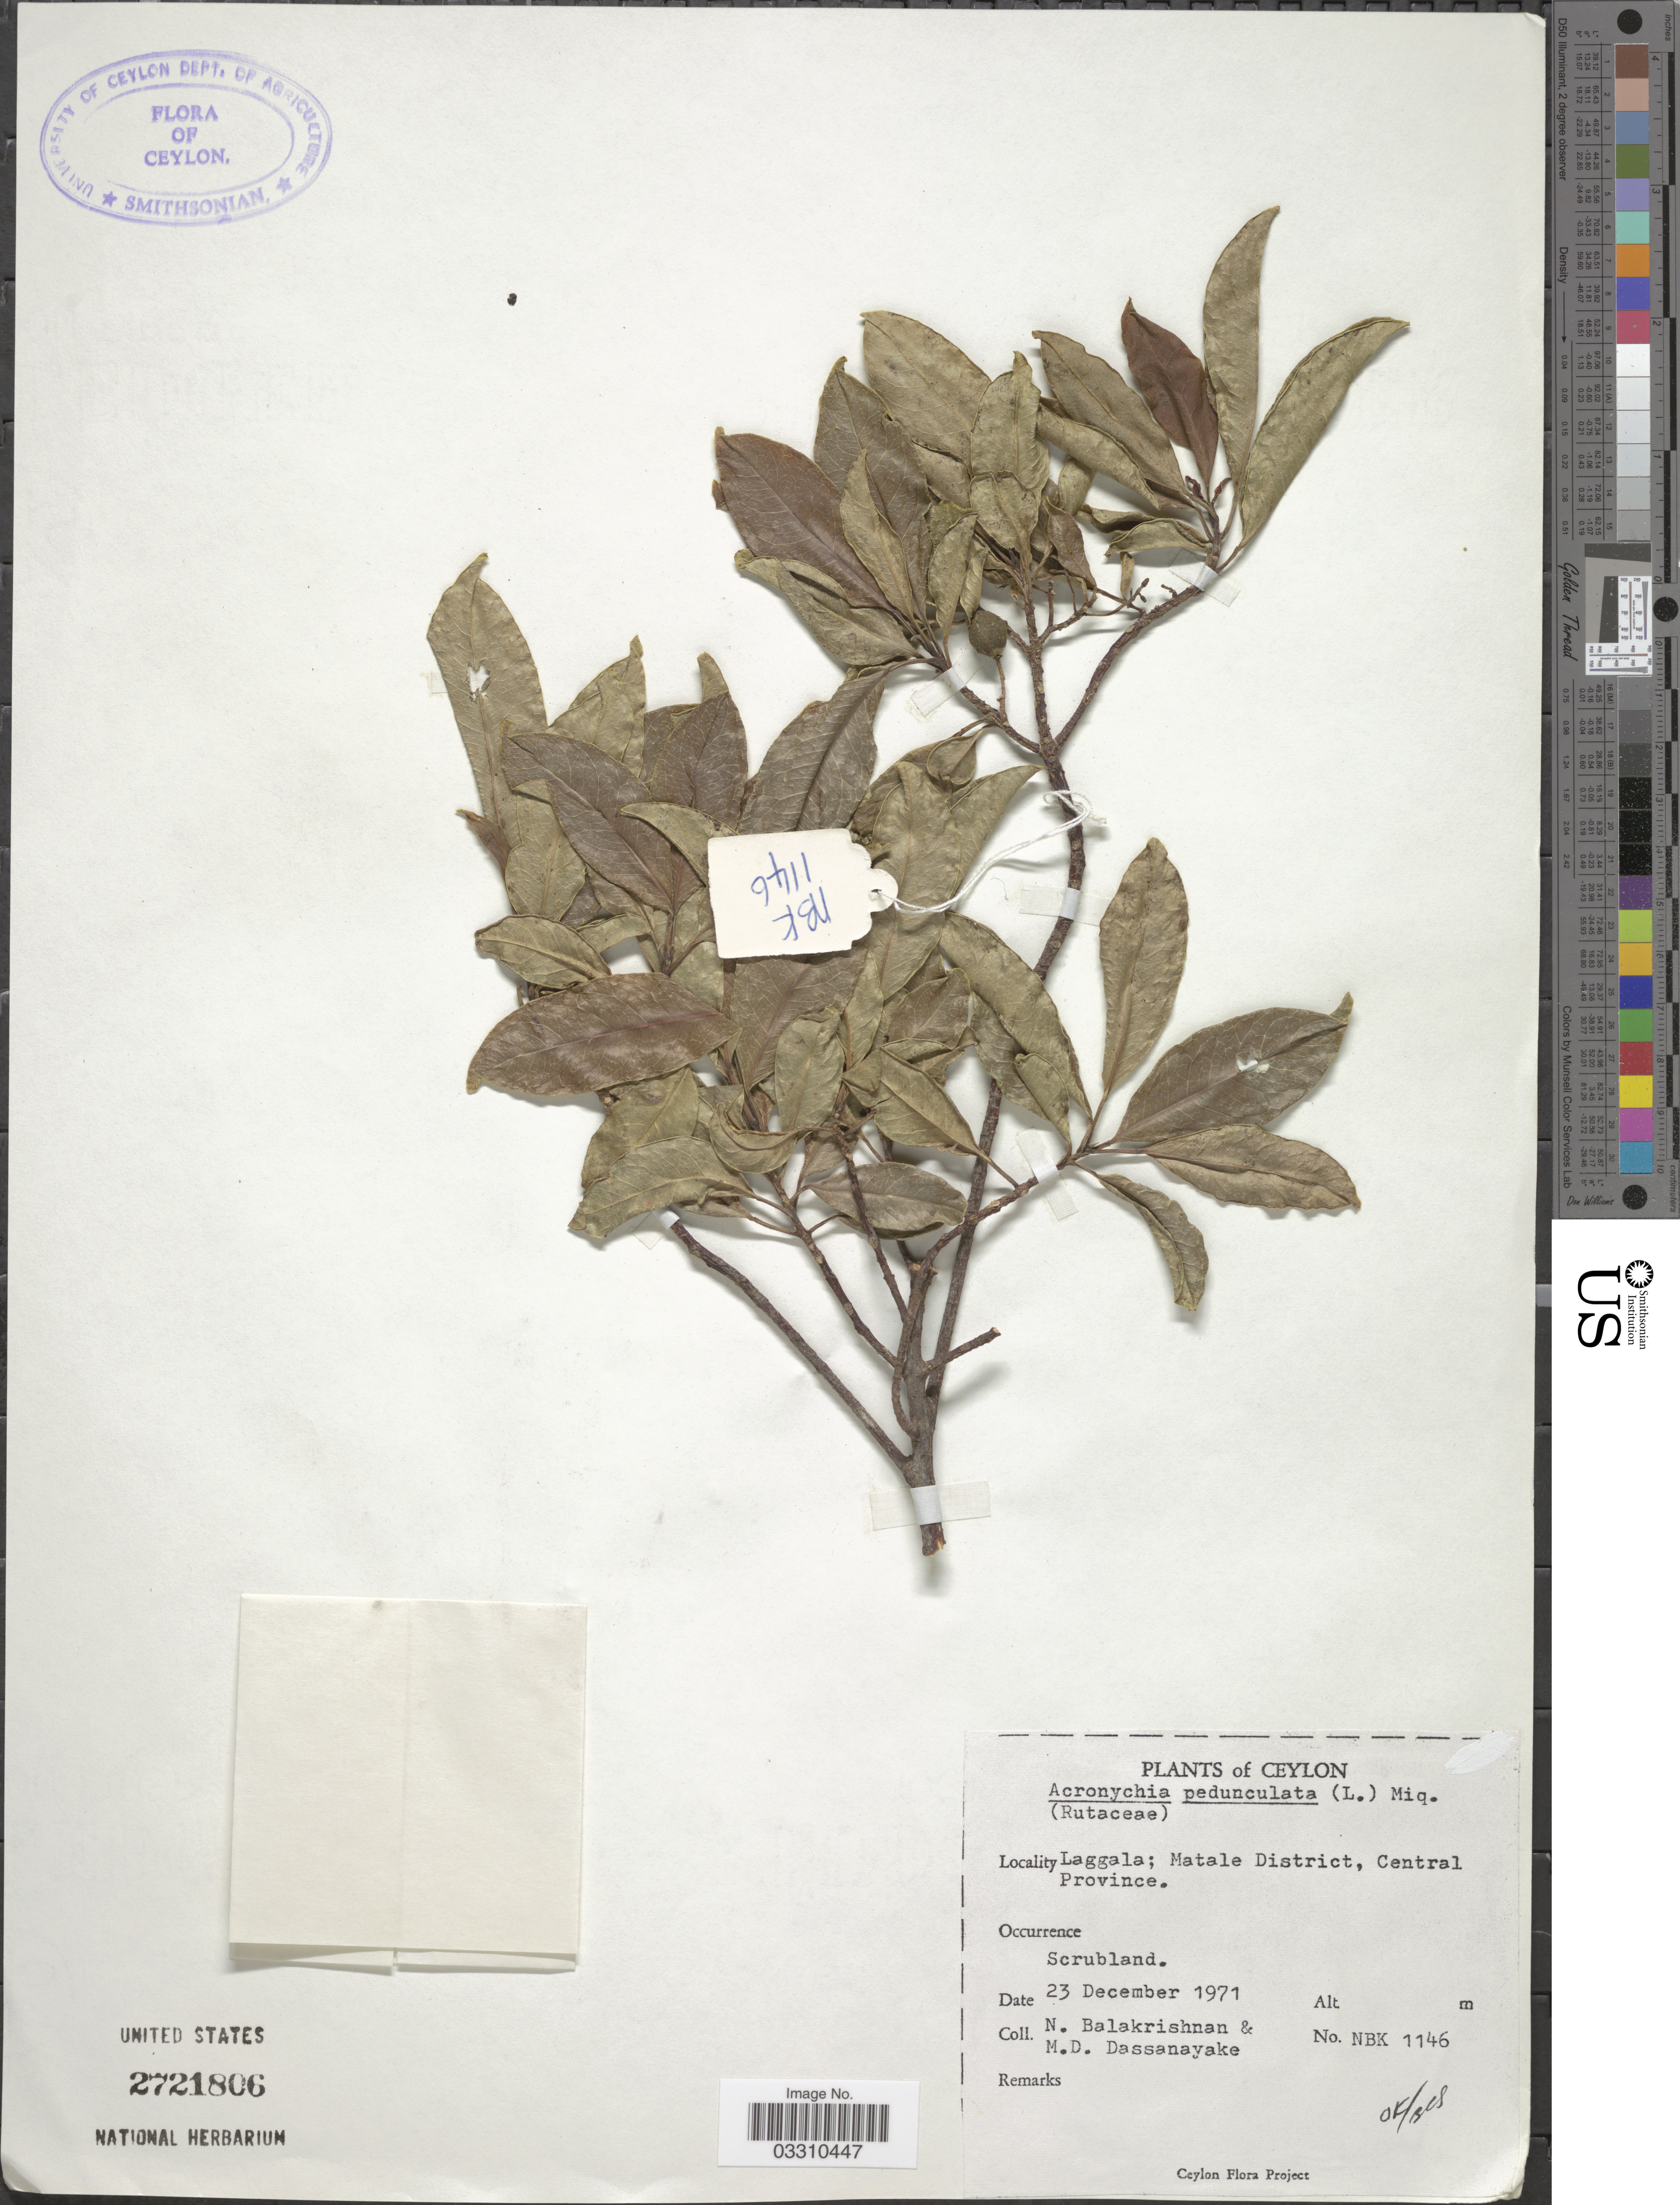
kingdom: Plantae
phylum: Tracheophyta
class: Magnoliopsida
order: Sapindales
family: Rutaceae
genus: Acronychia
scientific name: Acronychia pedunculata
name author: (L.) Miq.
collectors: N. Balakrishnan & M. D. Dassanayake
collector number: NBK1146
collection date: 1971-12-23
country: Sri Lanka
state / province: Central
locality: Ceylon, Laggala; Matale District.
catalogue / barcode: US 2721806